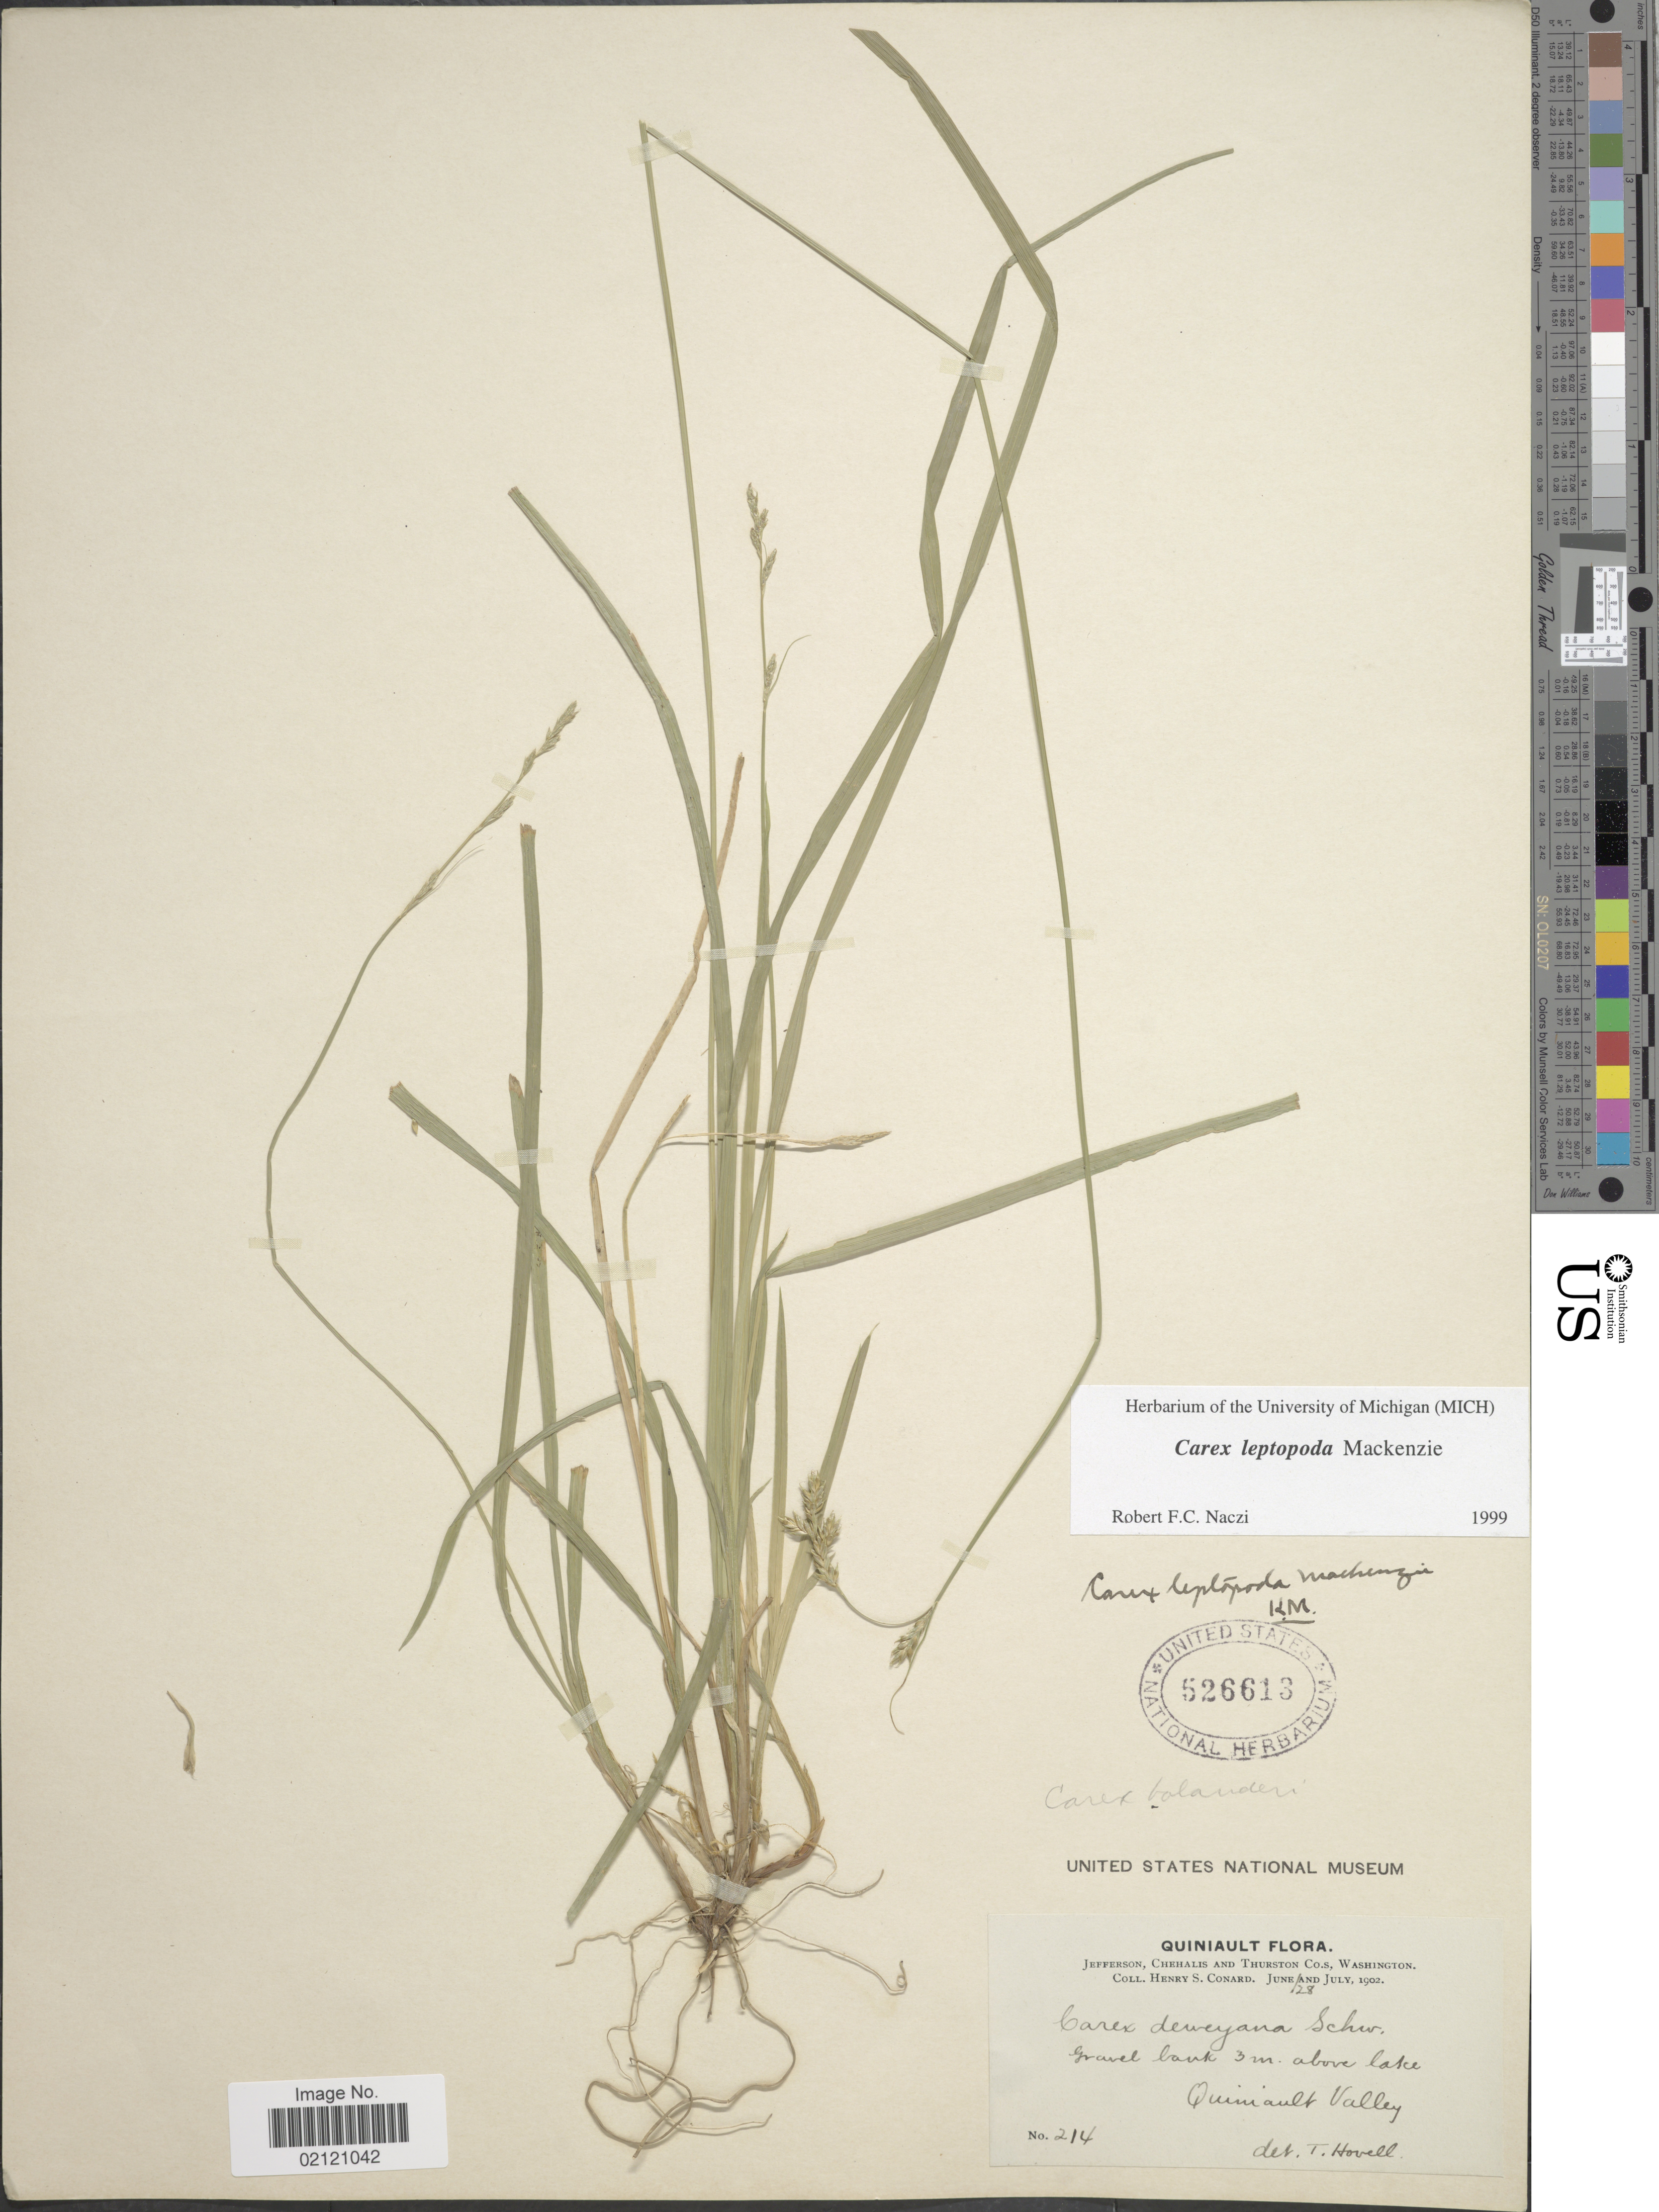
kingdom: Plantae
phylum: Tracheophyta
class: Liliopsida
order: Poales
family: Cyperaceae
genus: Carex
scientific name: Carex leptopoda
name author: Mack.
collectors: H. S. Conard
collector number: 214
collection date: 1902-06-28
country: United States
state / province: Washington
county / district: Thurston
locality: Quiniault, Jefferson, Chehalis and Thurston Co., Gravel bank 3 m. above lake, Quiniault Valley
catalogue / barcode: US 526613